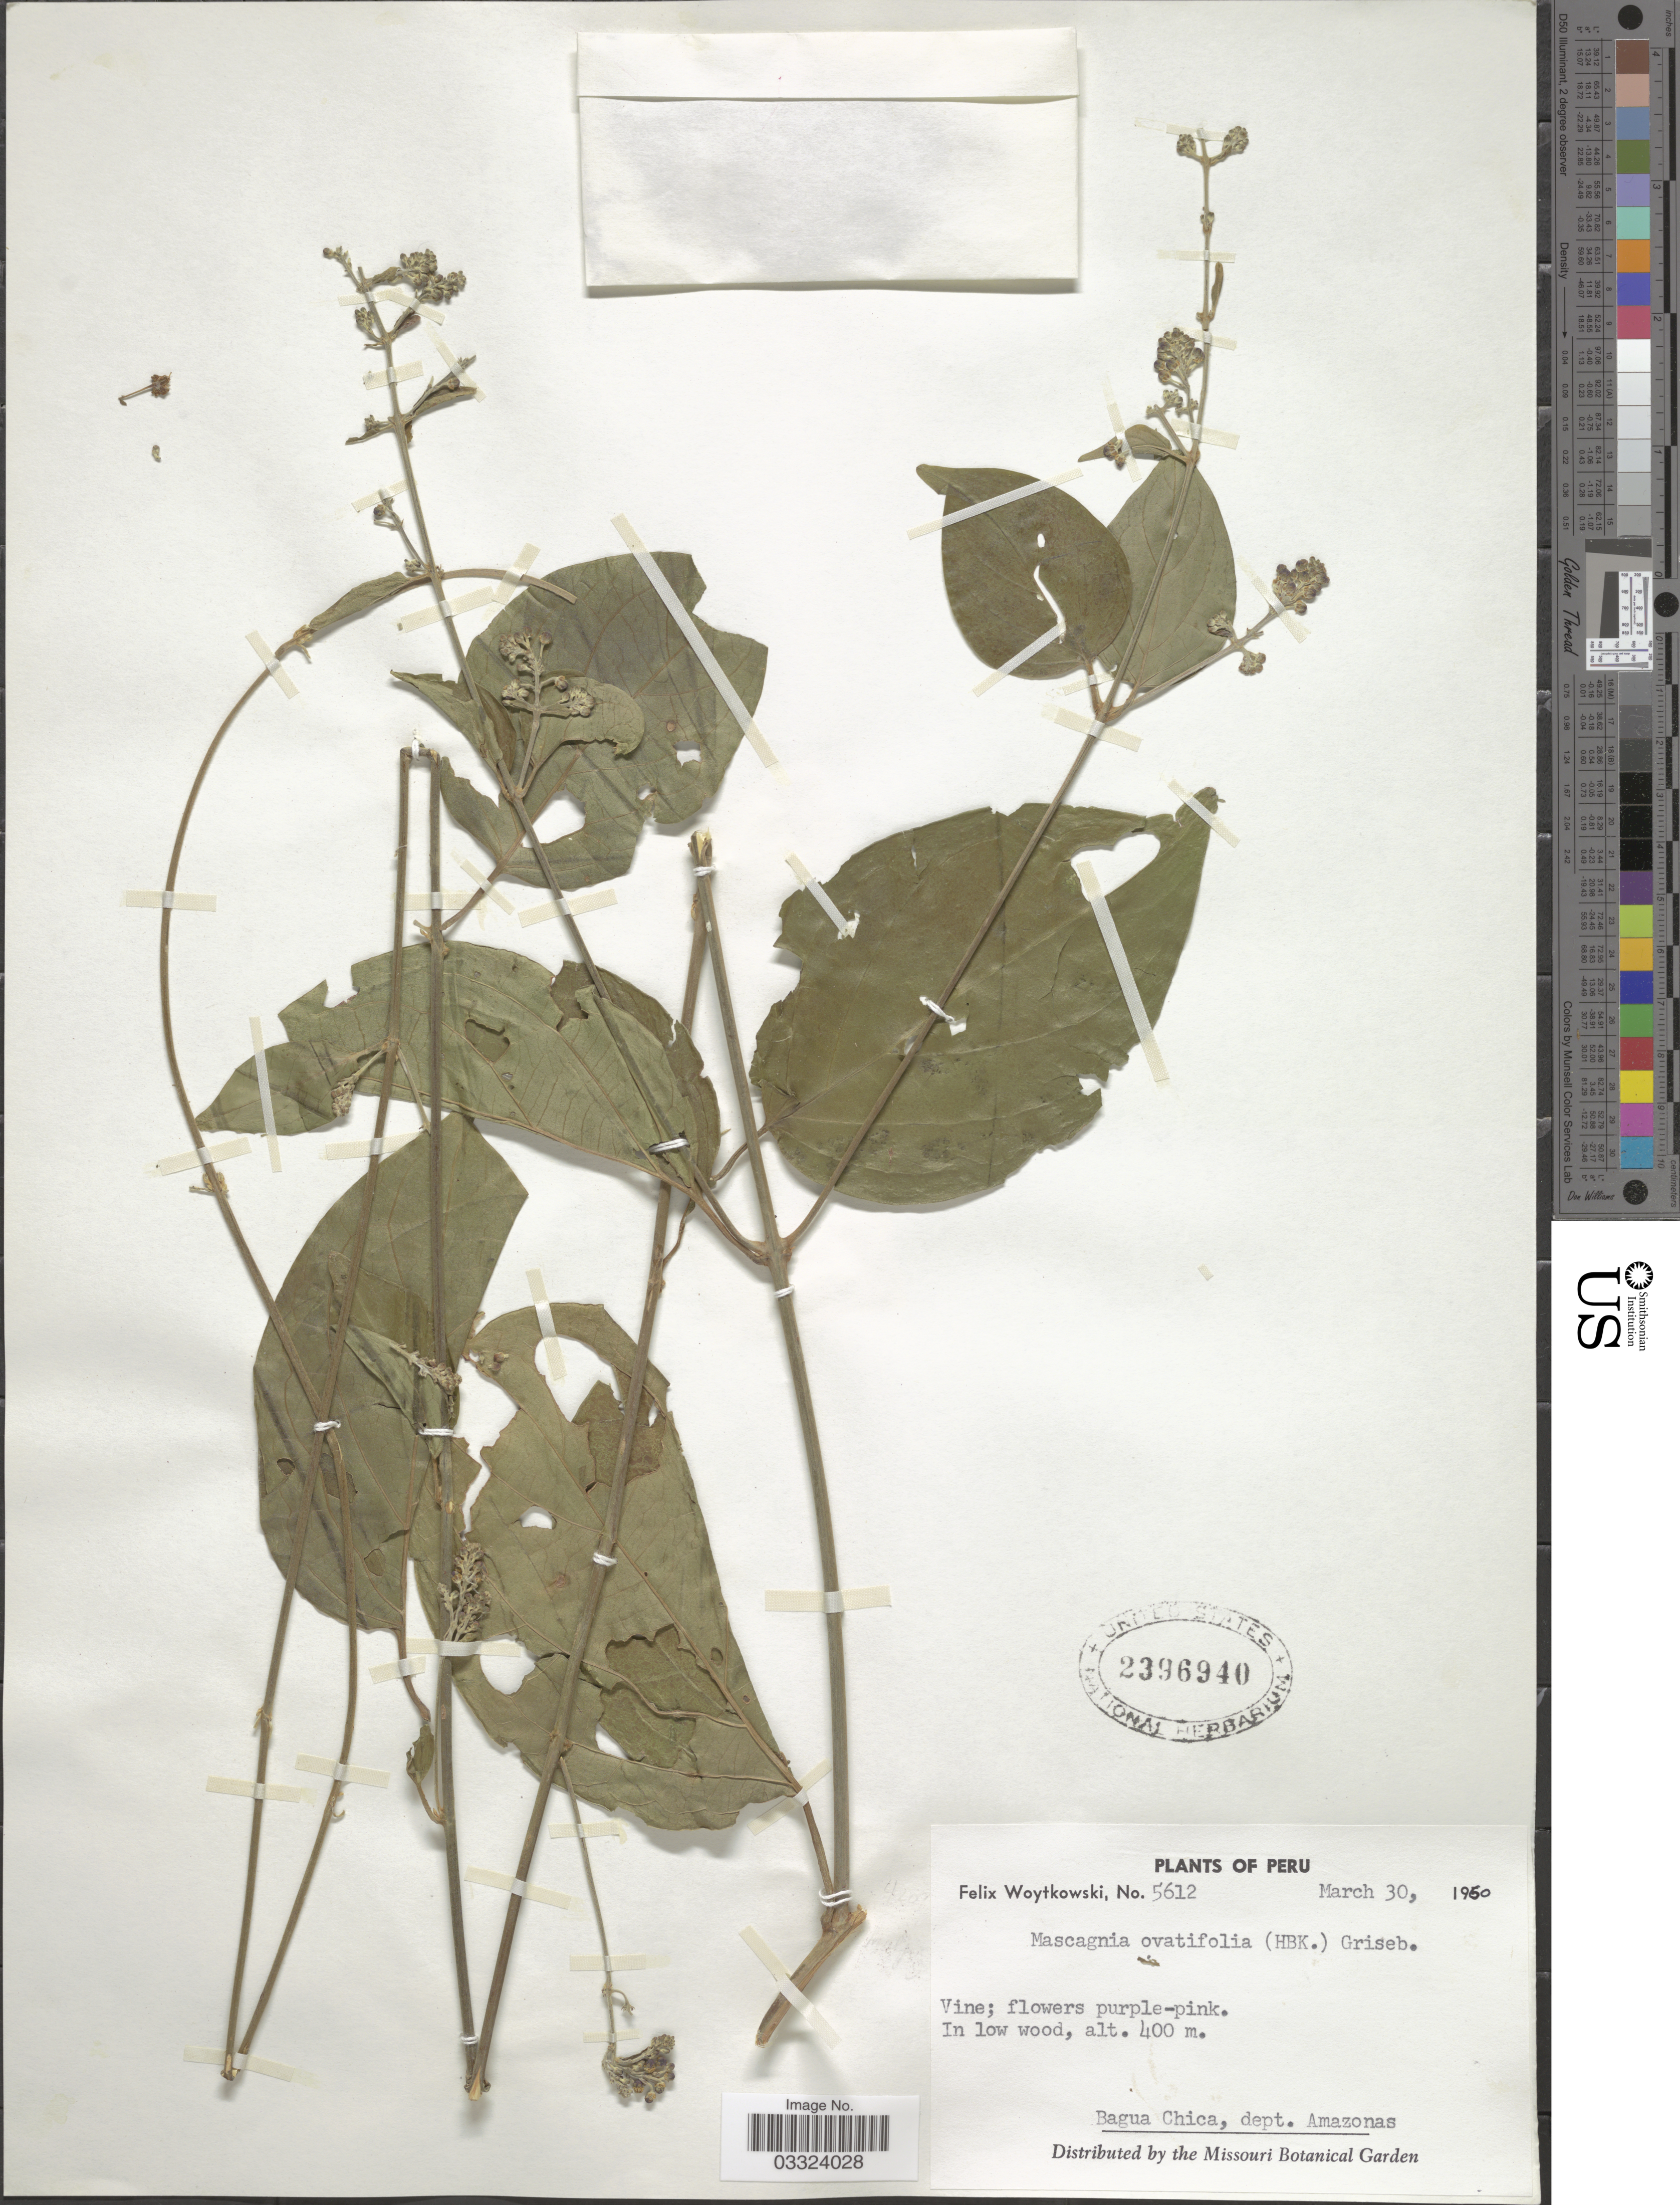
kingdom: Plantae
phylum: Tracheophyta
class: Magnoliopsida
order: Malpighiales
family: Malpighiaceae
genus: Mascagnia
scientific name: Mascagnia ovatifolia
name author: (Kunth) Griseb.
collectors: F. Woytkowski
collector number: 5612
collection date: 1950-03-30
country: Peru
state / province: Amazonas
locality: Bagua Chica, dept. Amazonas.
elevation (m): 400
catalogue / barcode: US 2396940